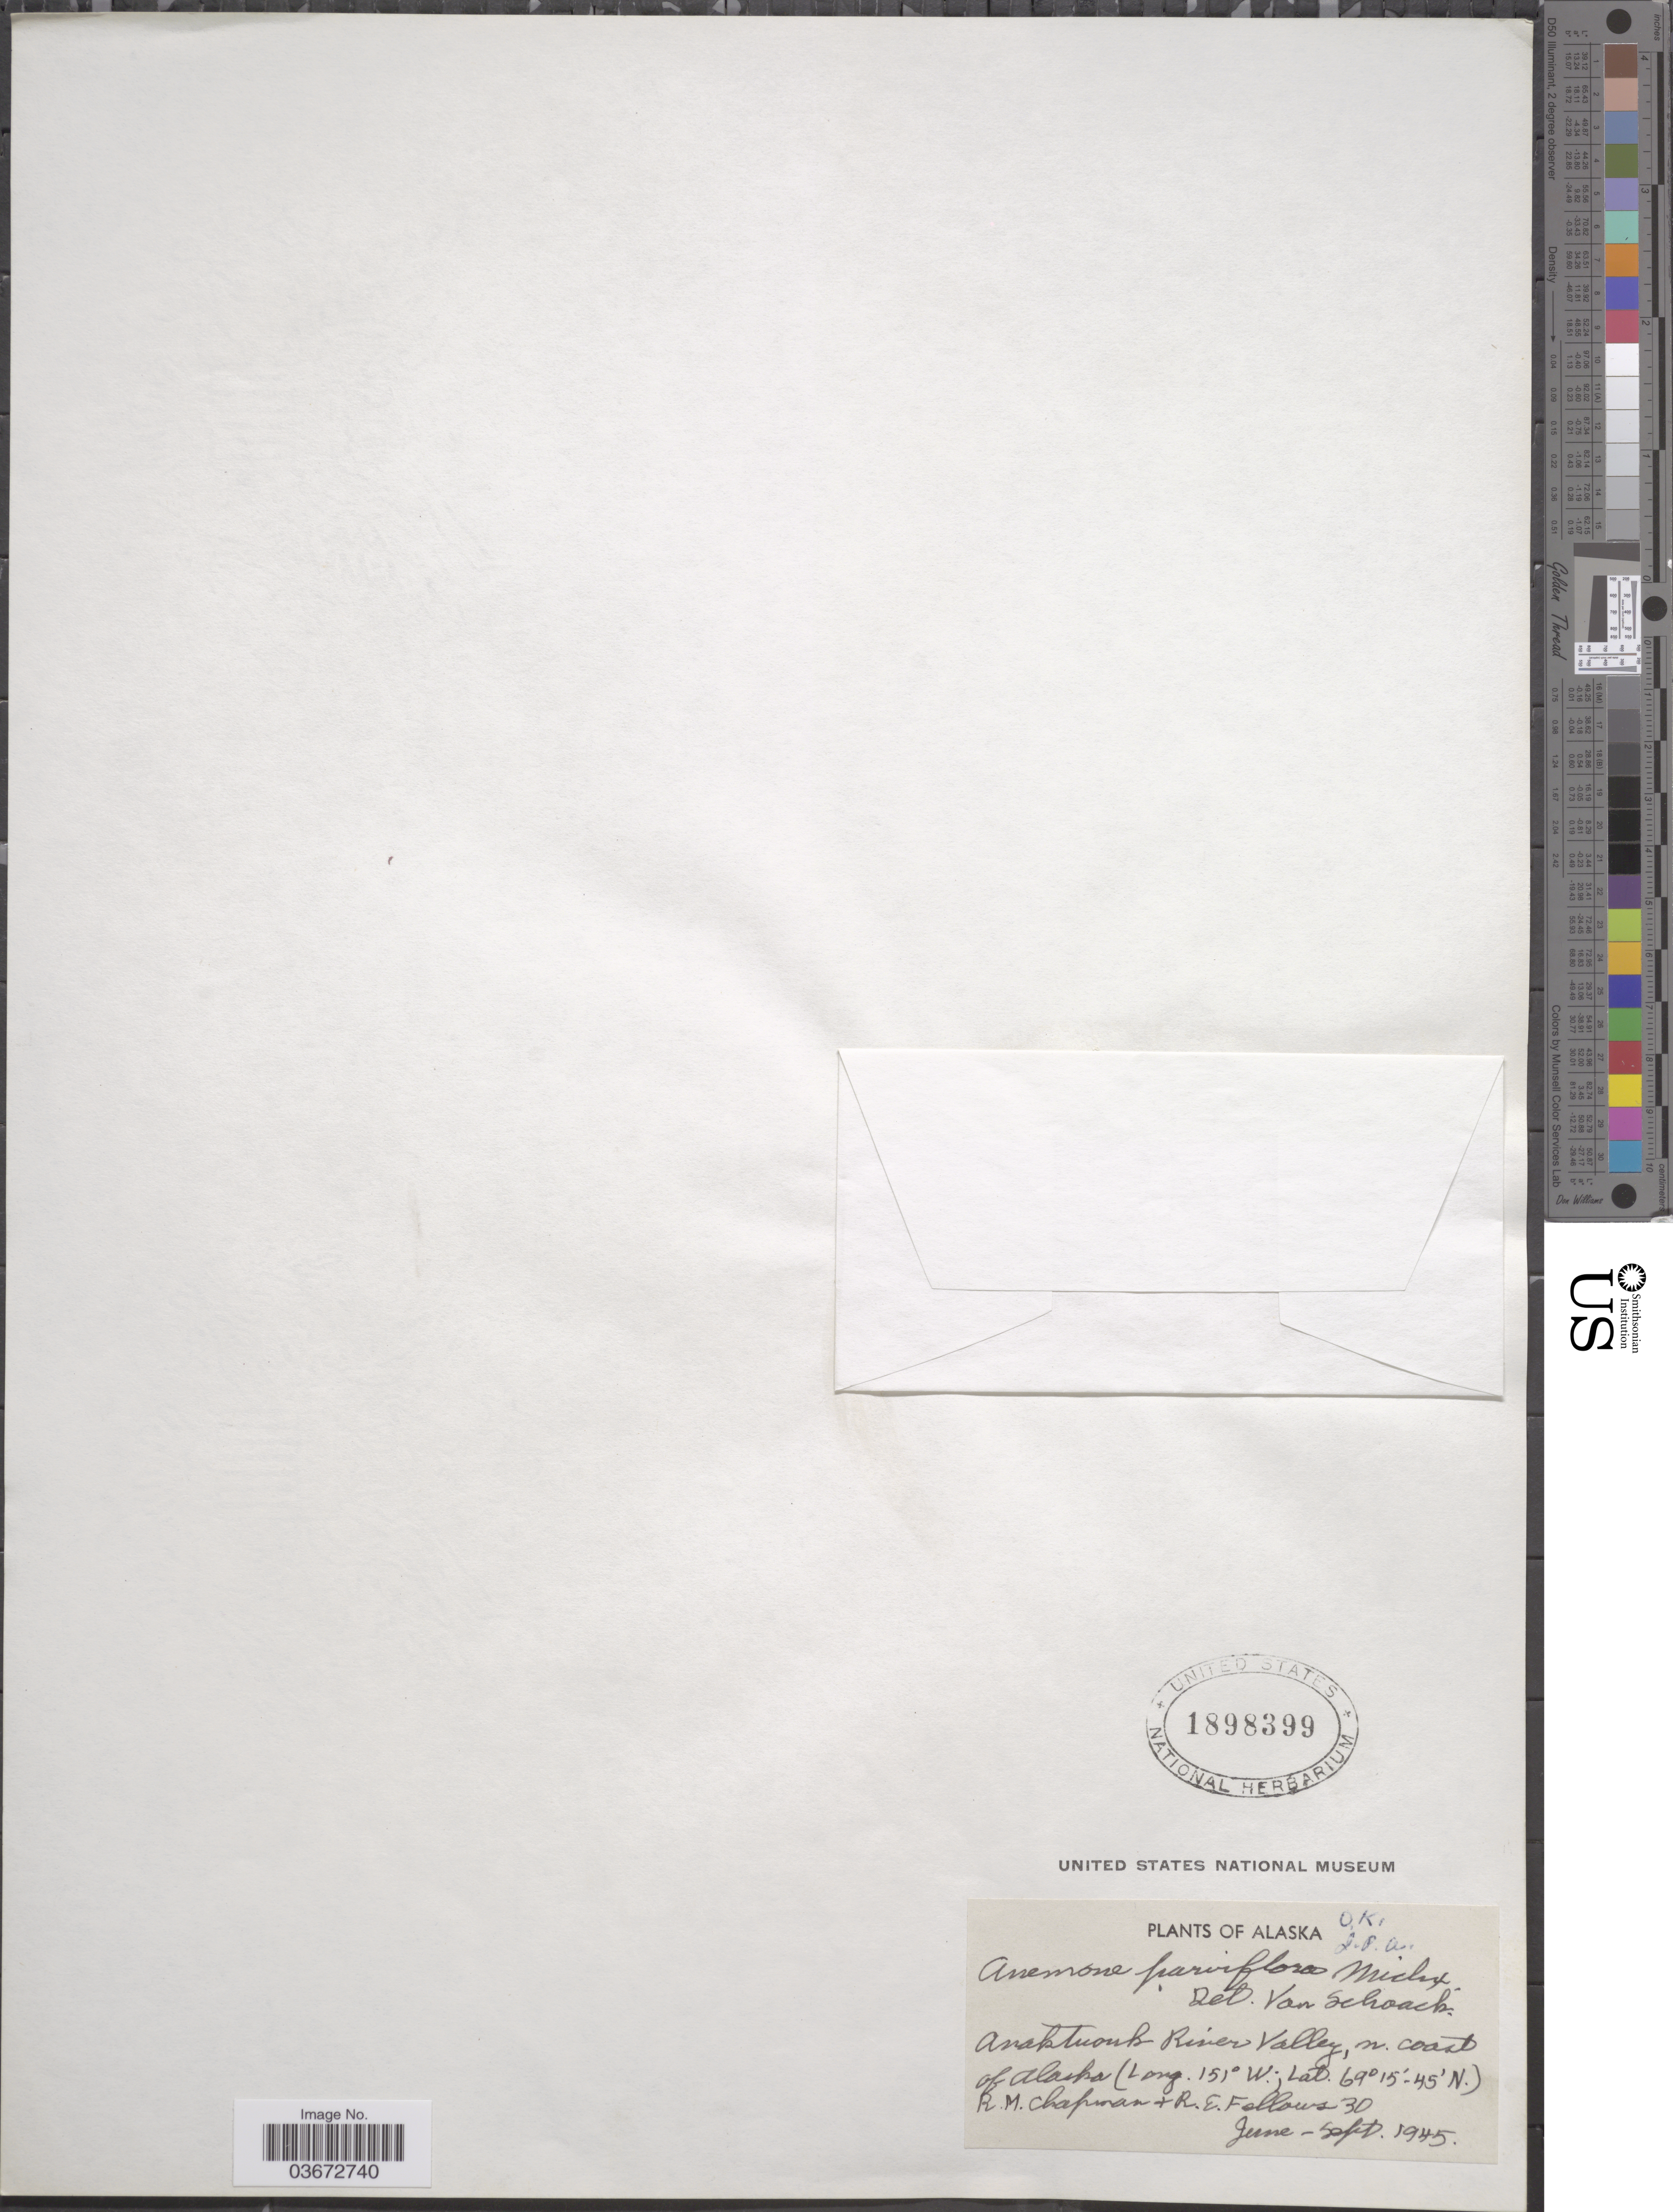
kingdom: Plantae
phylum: Tracheophyta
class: Magnoliopsida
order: Ranunculales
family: Ranunculaceae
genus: Anemone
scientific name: Anemone parviflora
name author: Michx.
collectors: R. M. Chapman & R. Fellows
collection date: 1945-06/1945-09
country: United States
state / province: Alaska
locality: Anaktuvuk River Valley, n. coast of Alaska.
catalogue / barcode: US 1898399